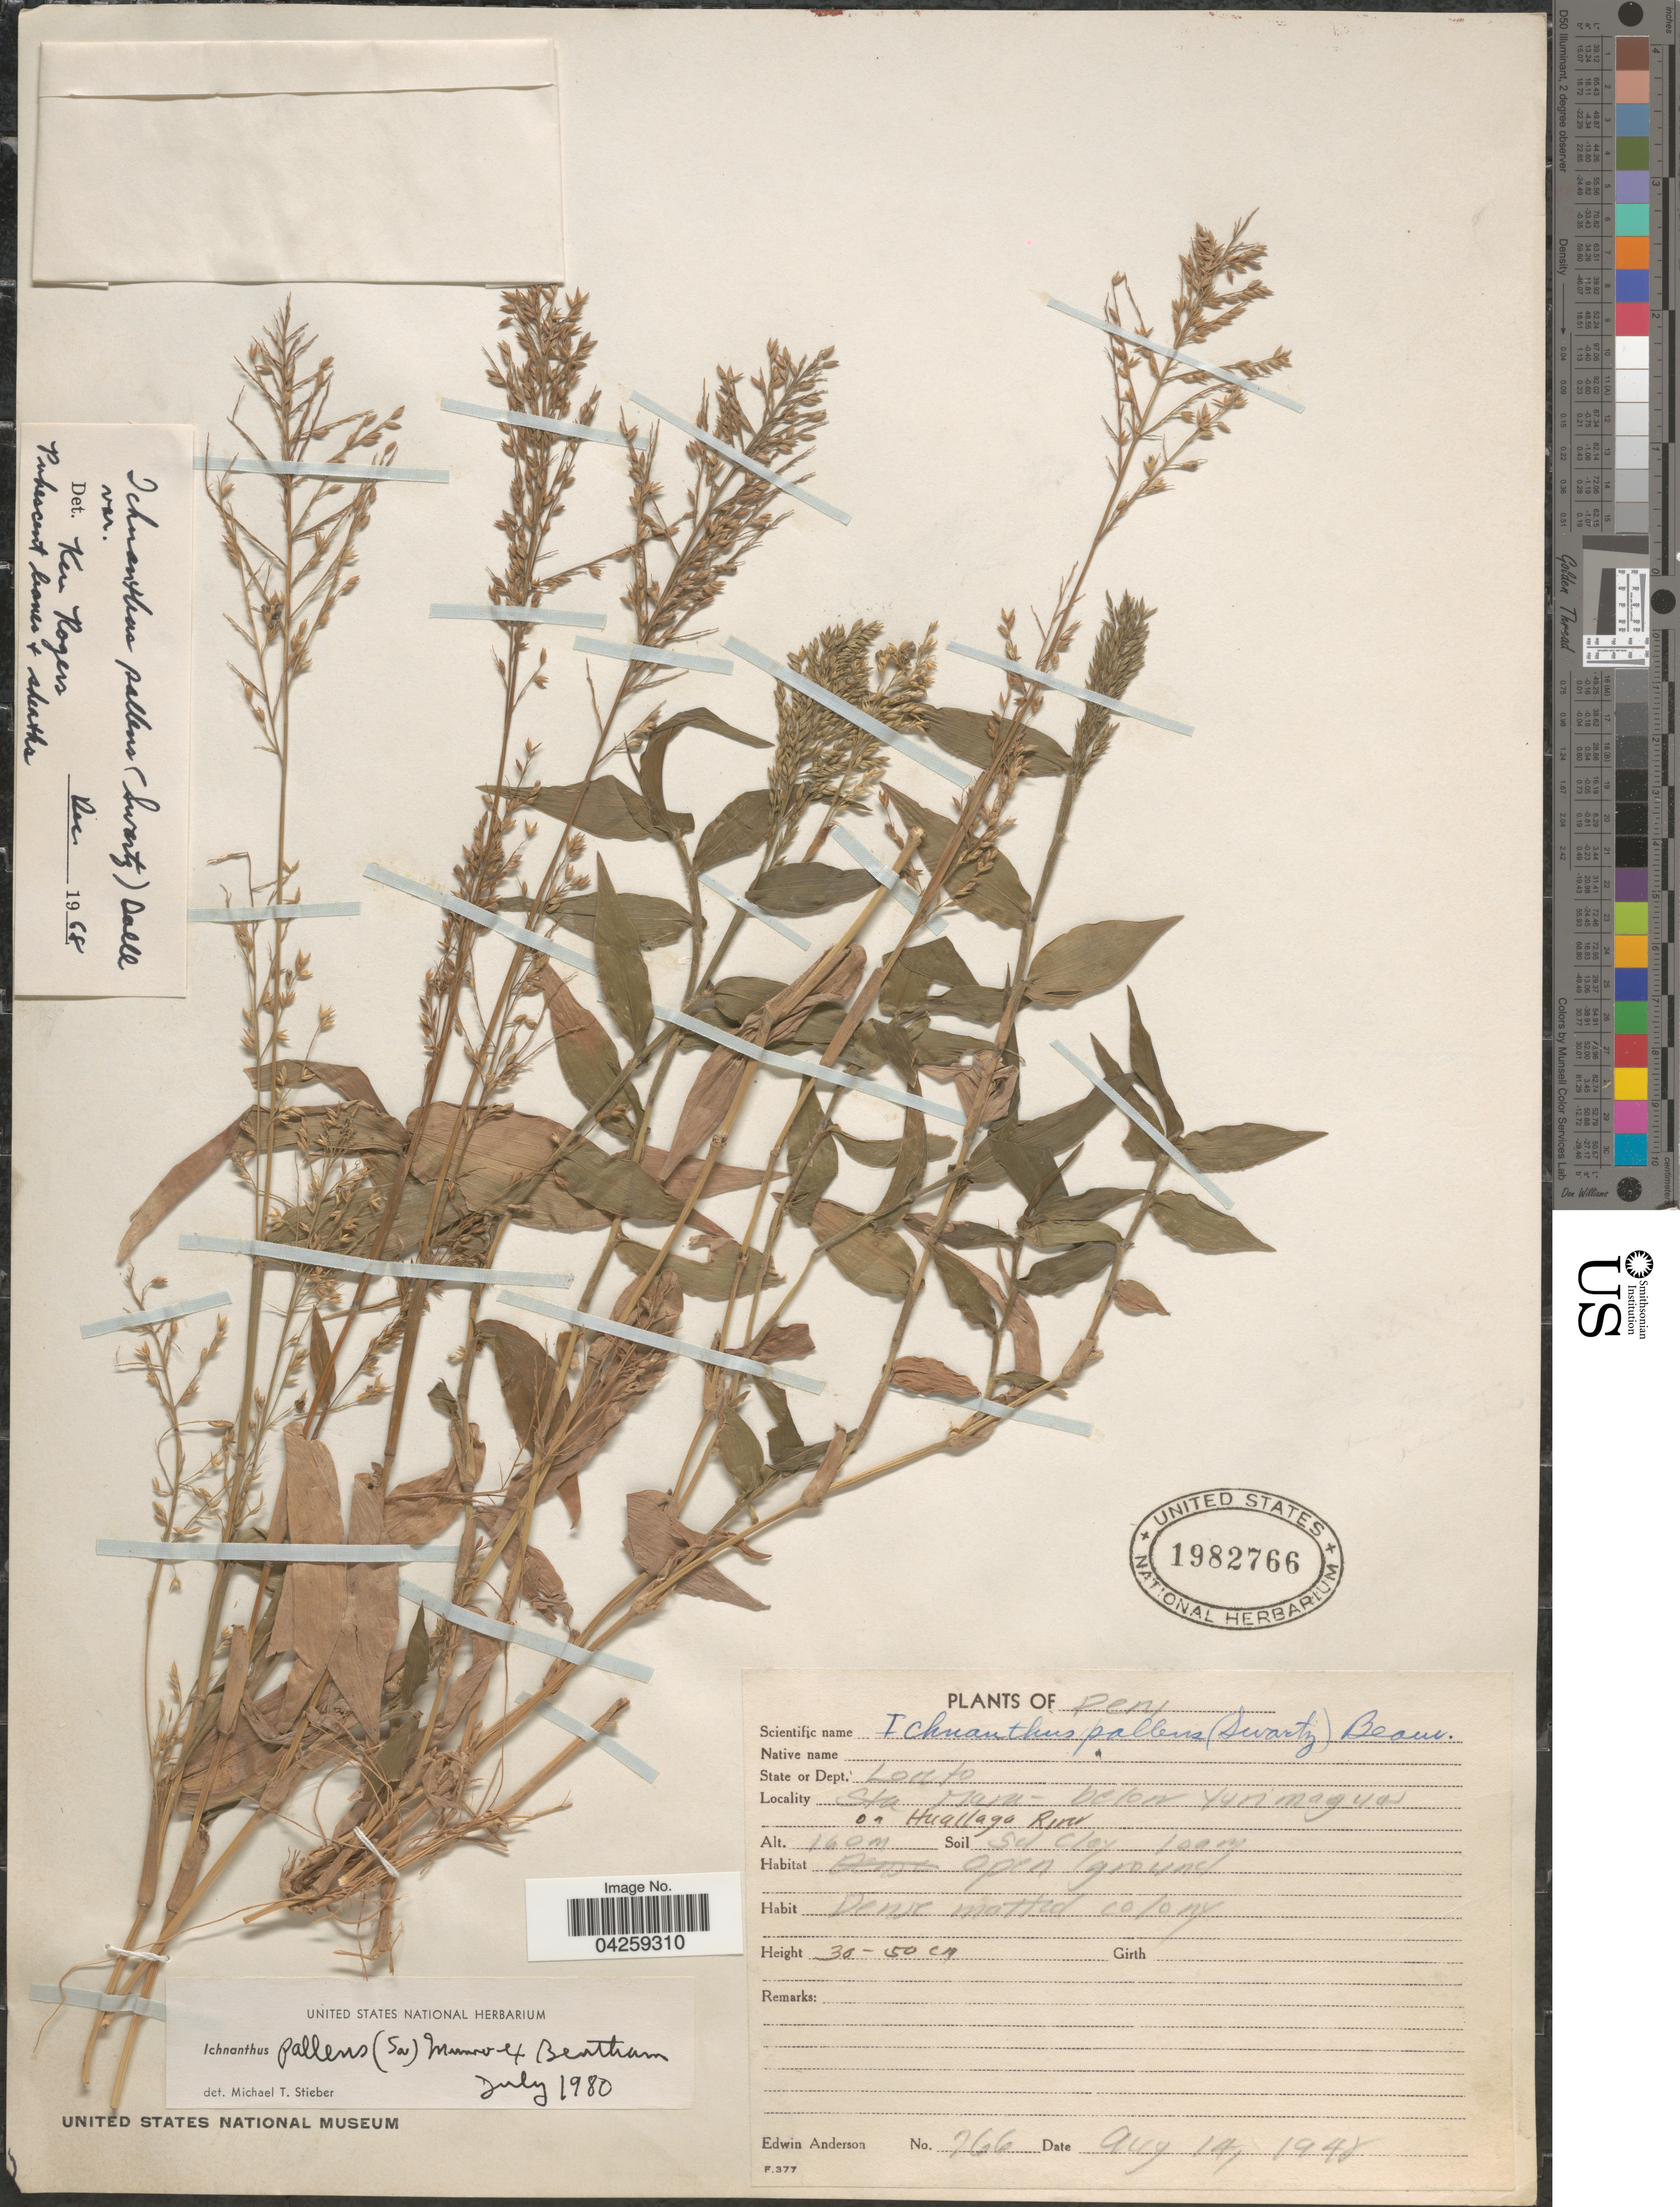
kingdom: Plantae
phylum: Tracheophyta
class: Liliopsida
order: Poales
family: Poaceae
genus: Ichnanthus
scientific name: Ichnanthus pallens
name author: (Sw.) Munro ex Benth.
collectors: E. Anderson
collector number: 766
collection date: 1948-08-14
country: Peru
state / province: Loreto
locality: Sta. Maria - below Yurimaguas, on Huallaga River, Dept. Loreto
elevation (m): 160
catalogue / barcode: US 1982766